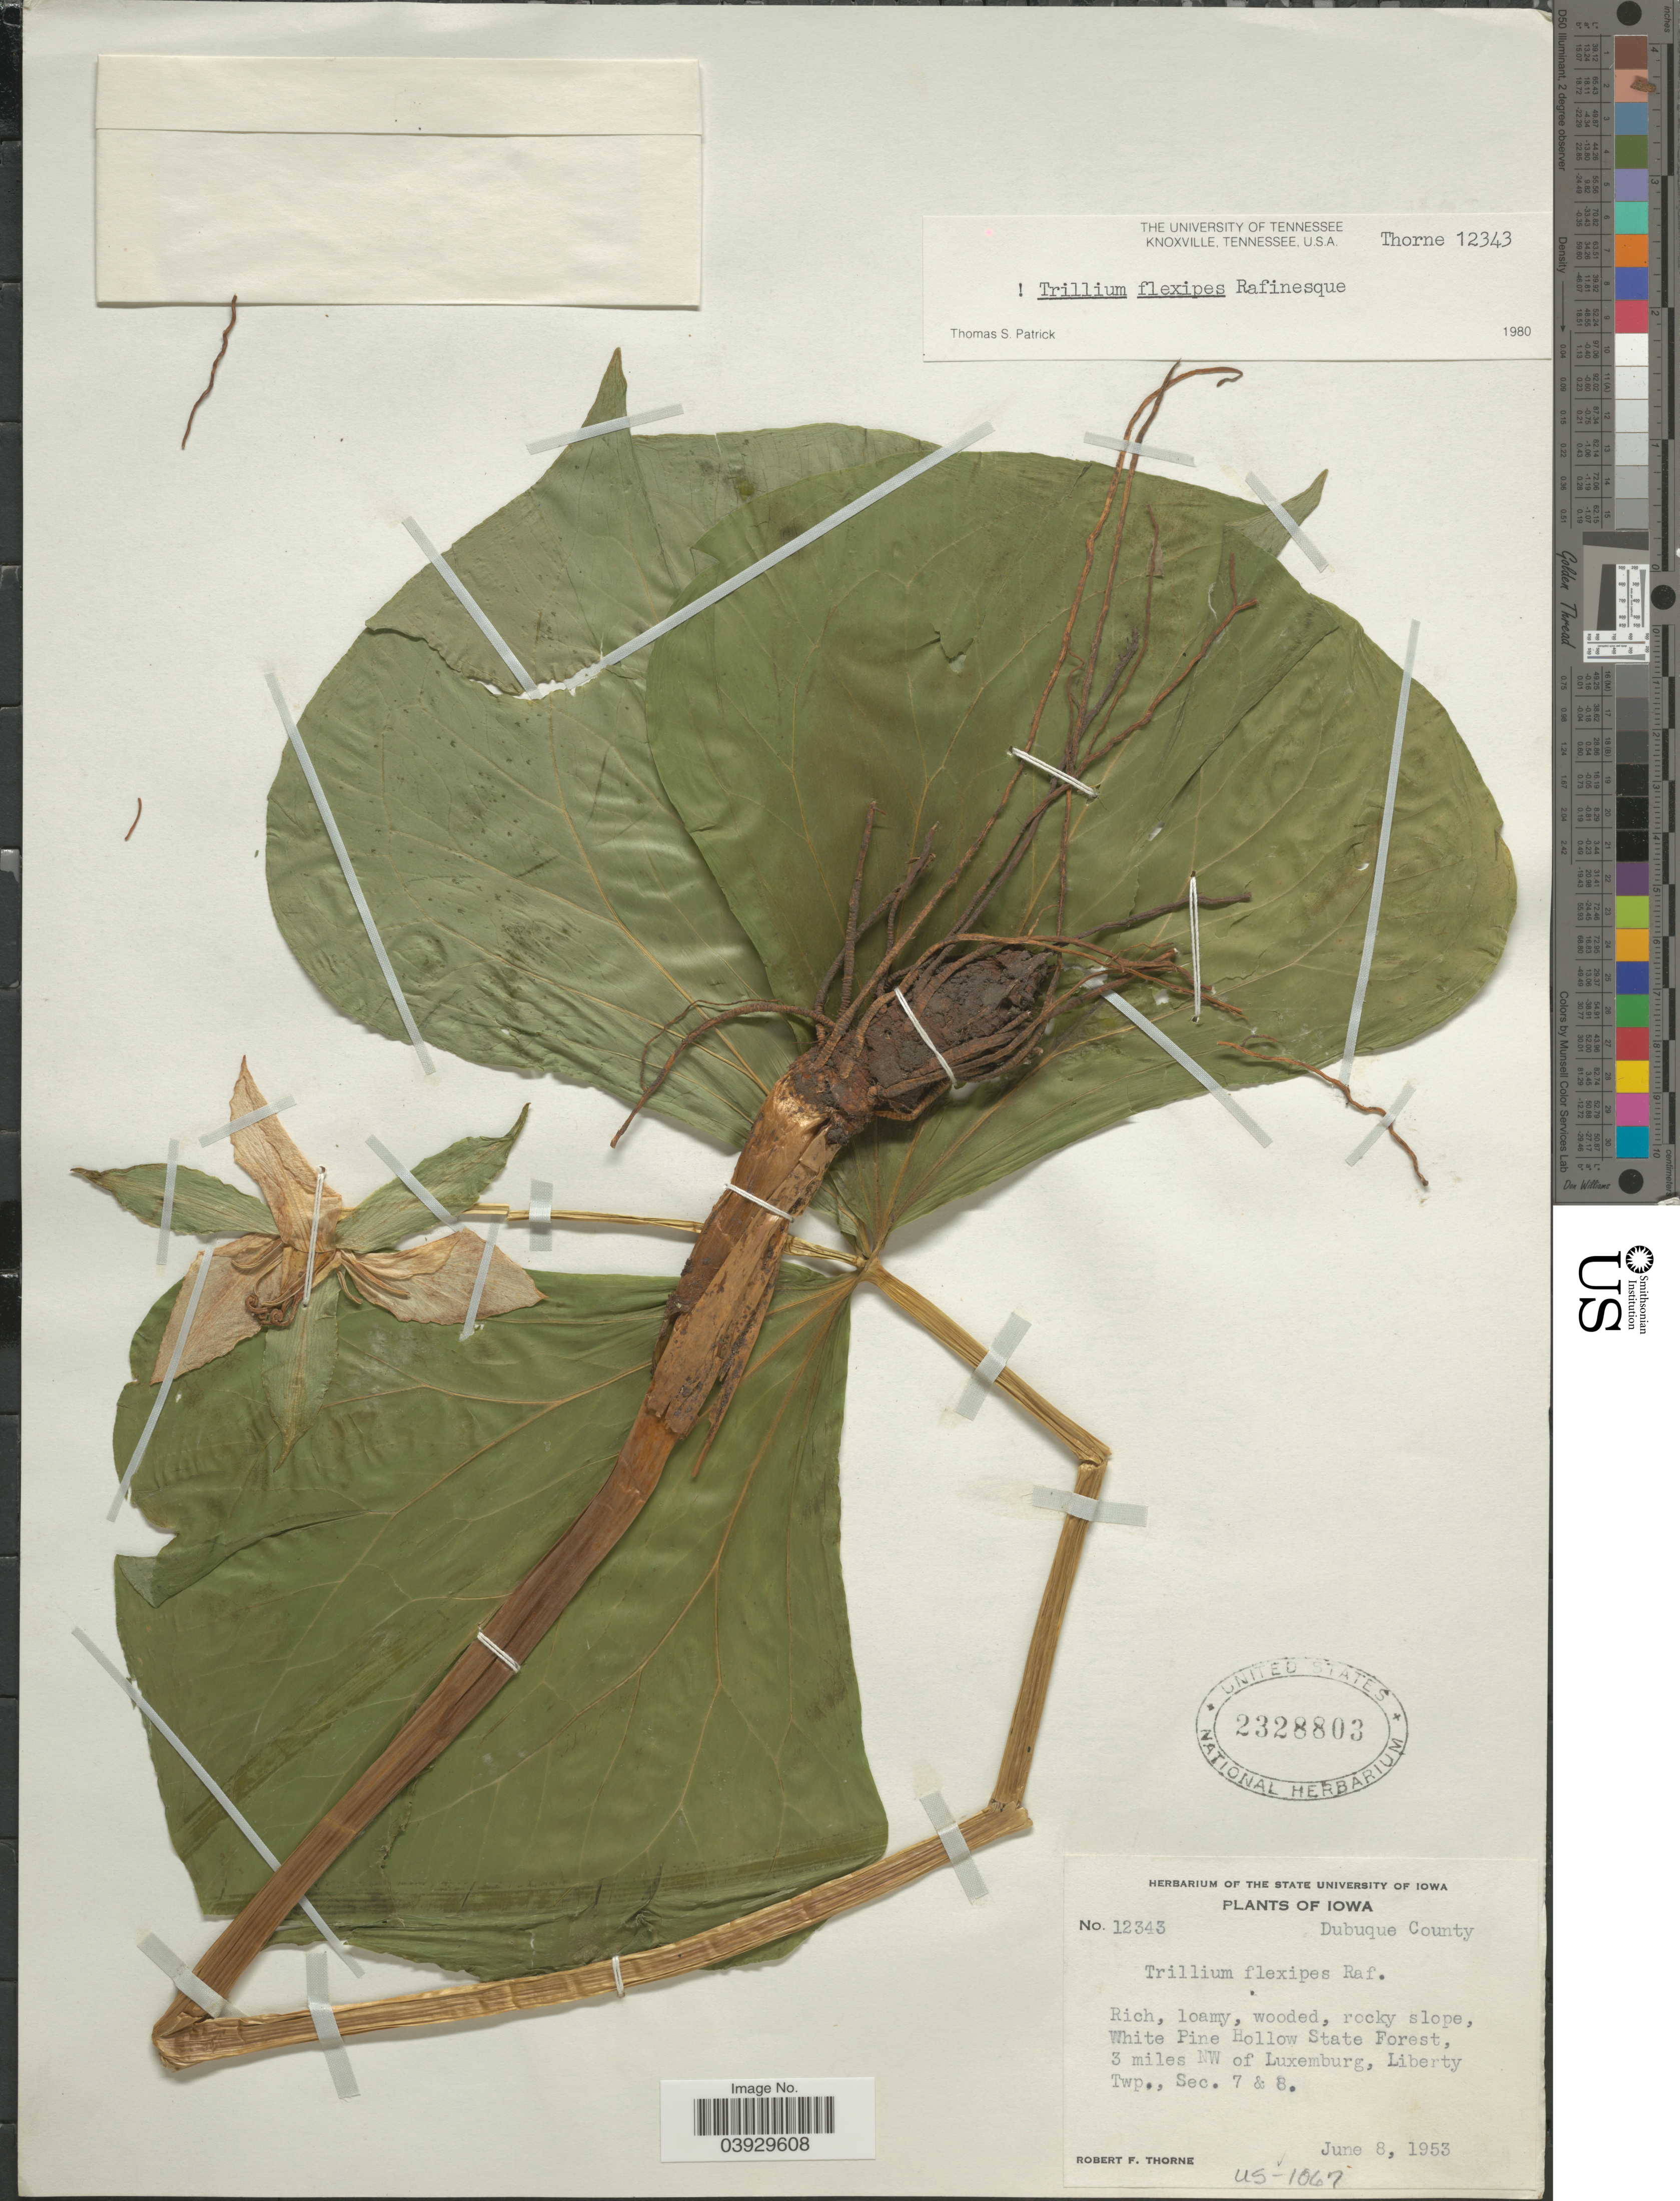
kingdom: Plantae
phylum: Tracheophyta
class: Liliopsida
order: Liliales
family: Melanthiaceae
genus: Trillium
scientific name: Trillium flexipes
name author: Raf.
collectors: R. F. Thorne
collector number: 12343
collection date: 1953-06-08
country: United States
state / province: Iowa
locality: Dubuque County. White Pine Hollow State Forest, 3 miles NW of Luxemburg, Liberty Twp., Sec. 7 & 8.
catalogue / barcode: US 2328803